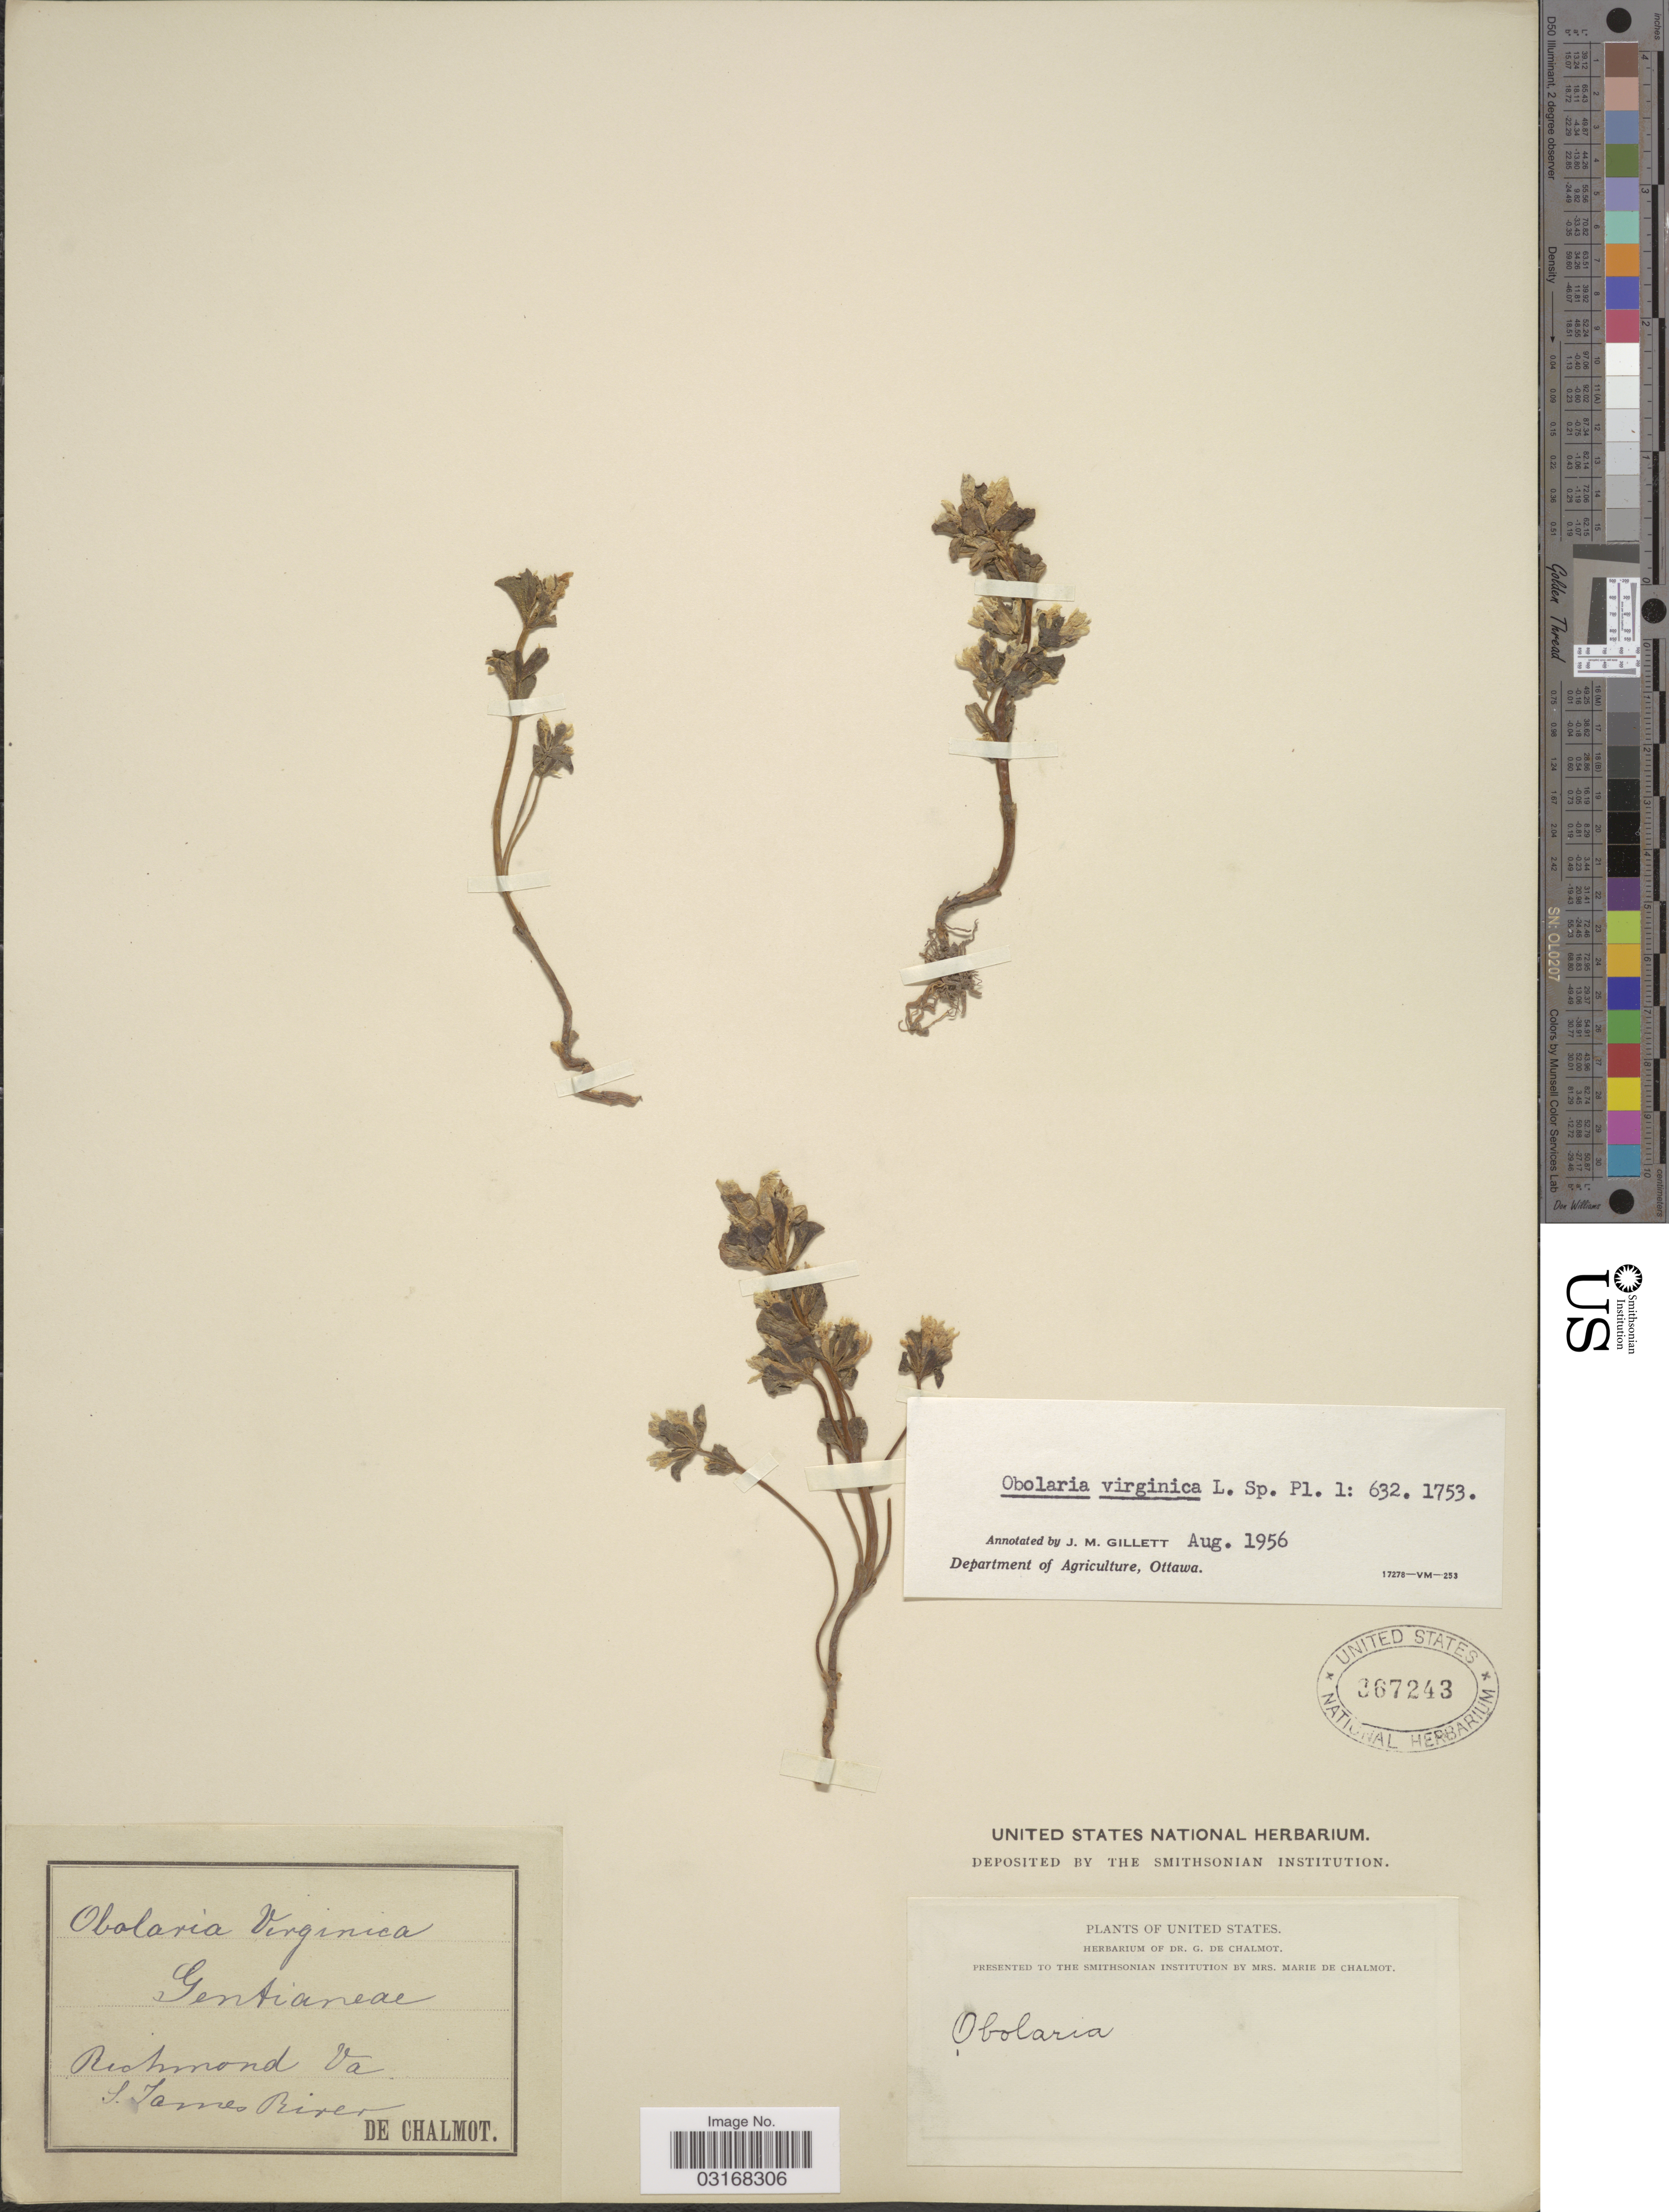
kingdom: Plantae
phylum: Tracheophyta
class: Magnoliopsida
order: Gentianales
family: Gentianaceae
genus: Obolaria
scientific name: Obolaria virginica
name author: L.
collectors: G. de Chalmot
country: United States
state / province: Virginia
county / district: City of Richmond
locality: Richmond Va. S. James River.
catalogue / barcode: US 367243